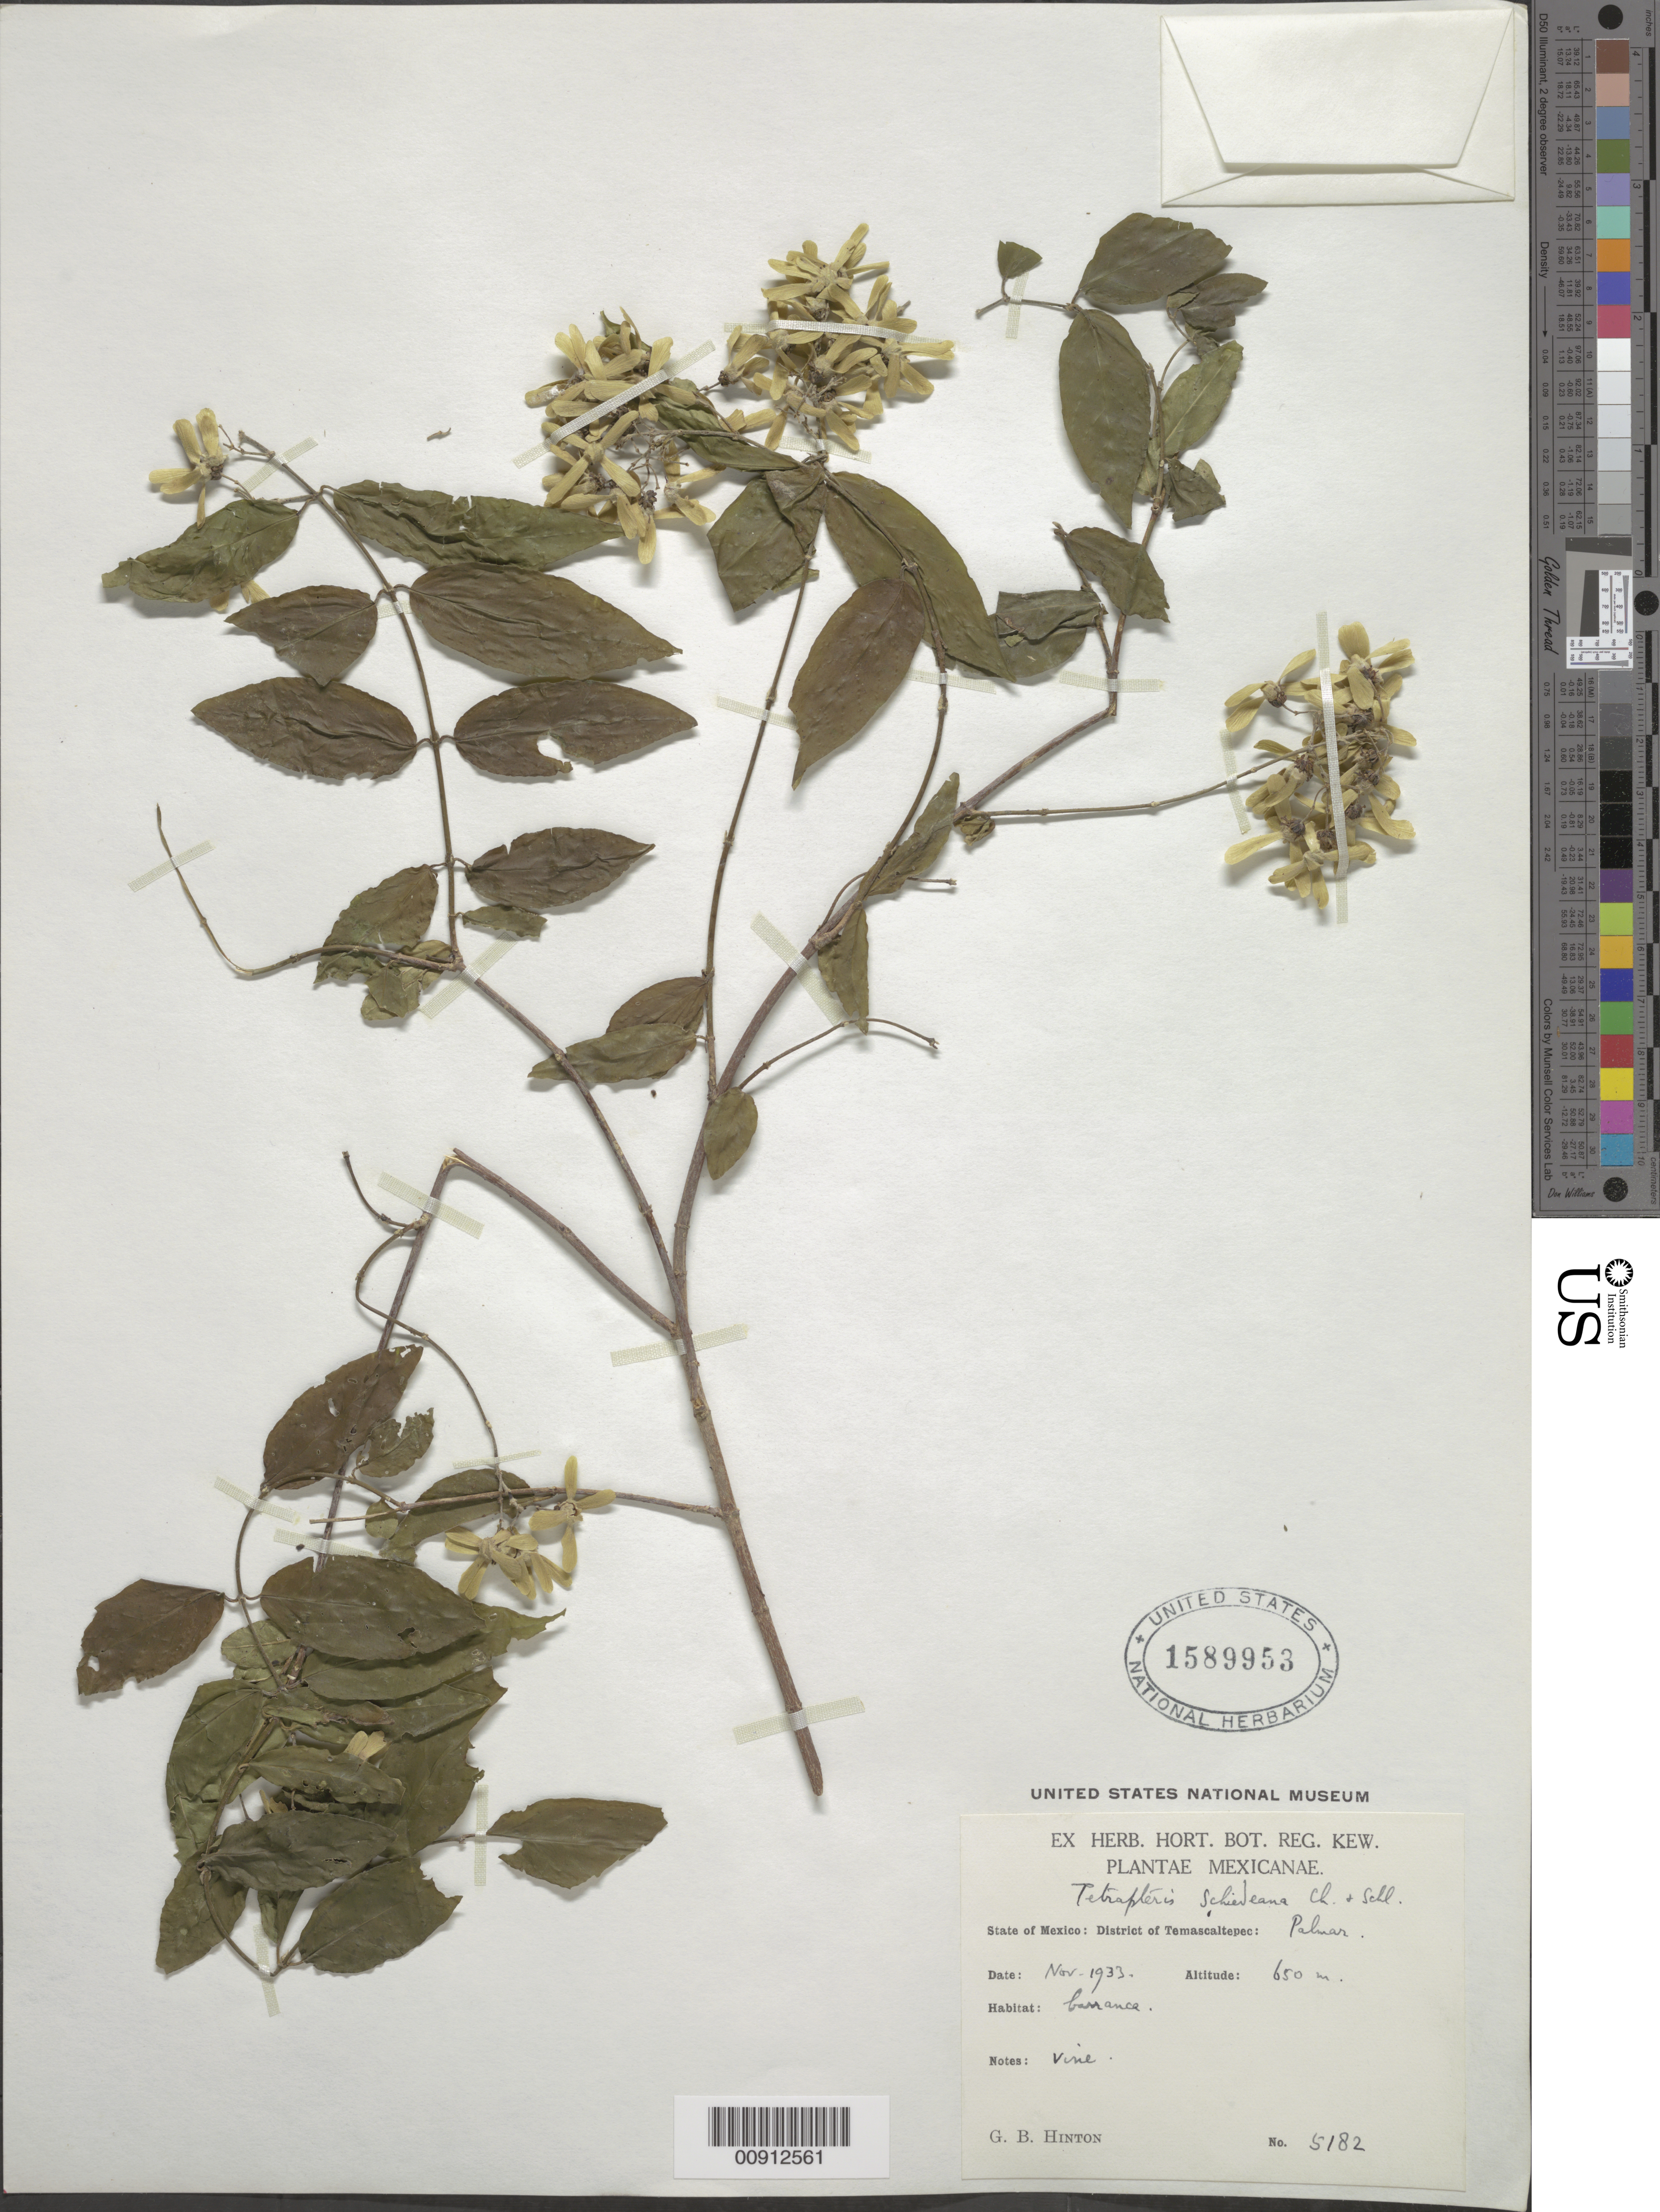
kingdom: Plantae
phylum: Tracheophyta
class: Magnoliopsida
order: Malpighiales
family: Malpighiaceae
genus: Tetrapterys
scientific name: Tetrapterys schiedeana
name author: Schltdl. & Cham.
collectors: G. B. Hinton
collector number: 5182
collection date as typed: Nov 1933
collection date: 1933-11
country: Mexico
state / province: México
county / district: Temascaltepec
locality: State of Mexico: District of Temascaltepec: Palmar.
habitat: Barranca.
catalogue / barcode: US 1589953